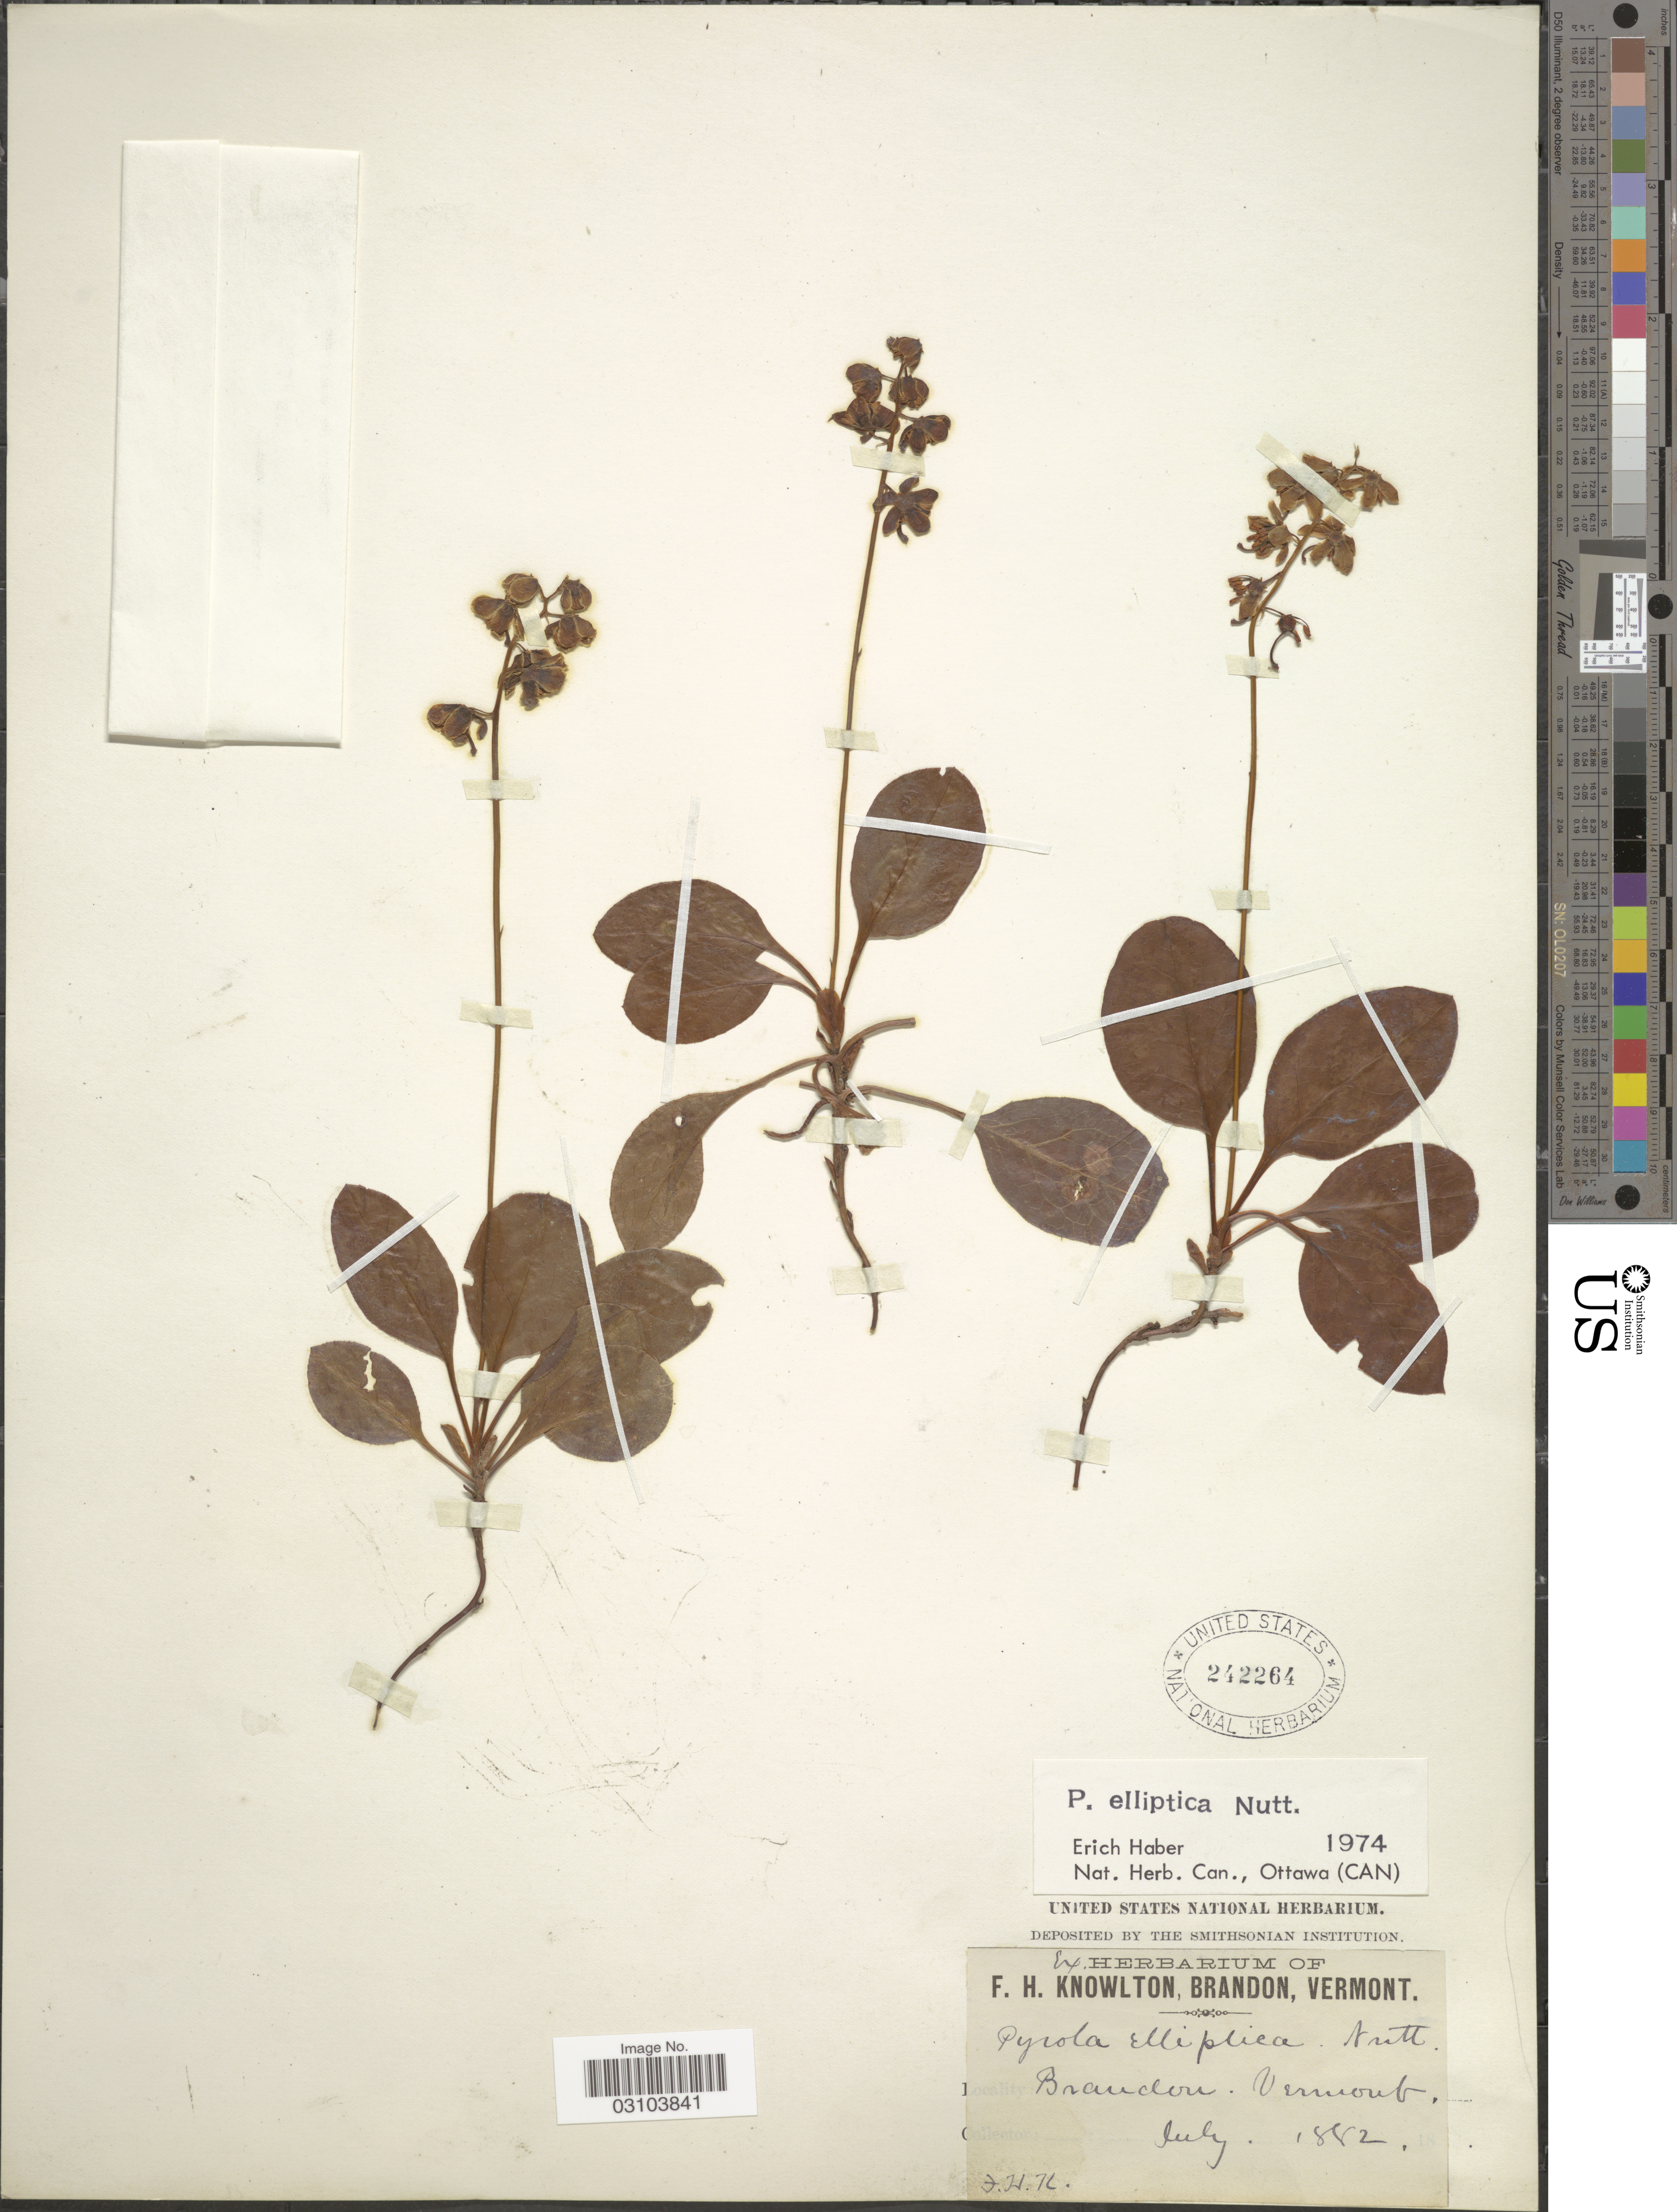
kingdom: Plantae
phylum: Tracheophyta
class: Magnoliopsida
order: Ericales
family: Ericaceae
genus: Pyrola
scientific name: Pyrola elliptica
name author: Nutt.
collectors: F. H. Knowlton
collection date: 1882-07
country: United States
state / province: Vermont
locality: Brandon.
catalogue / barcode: US 242264